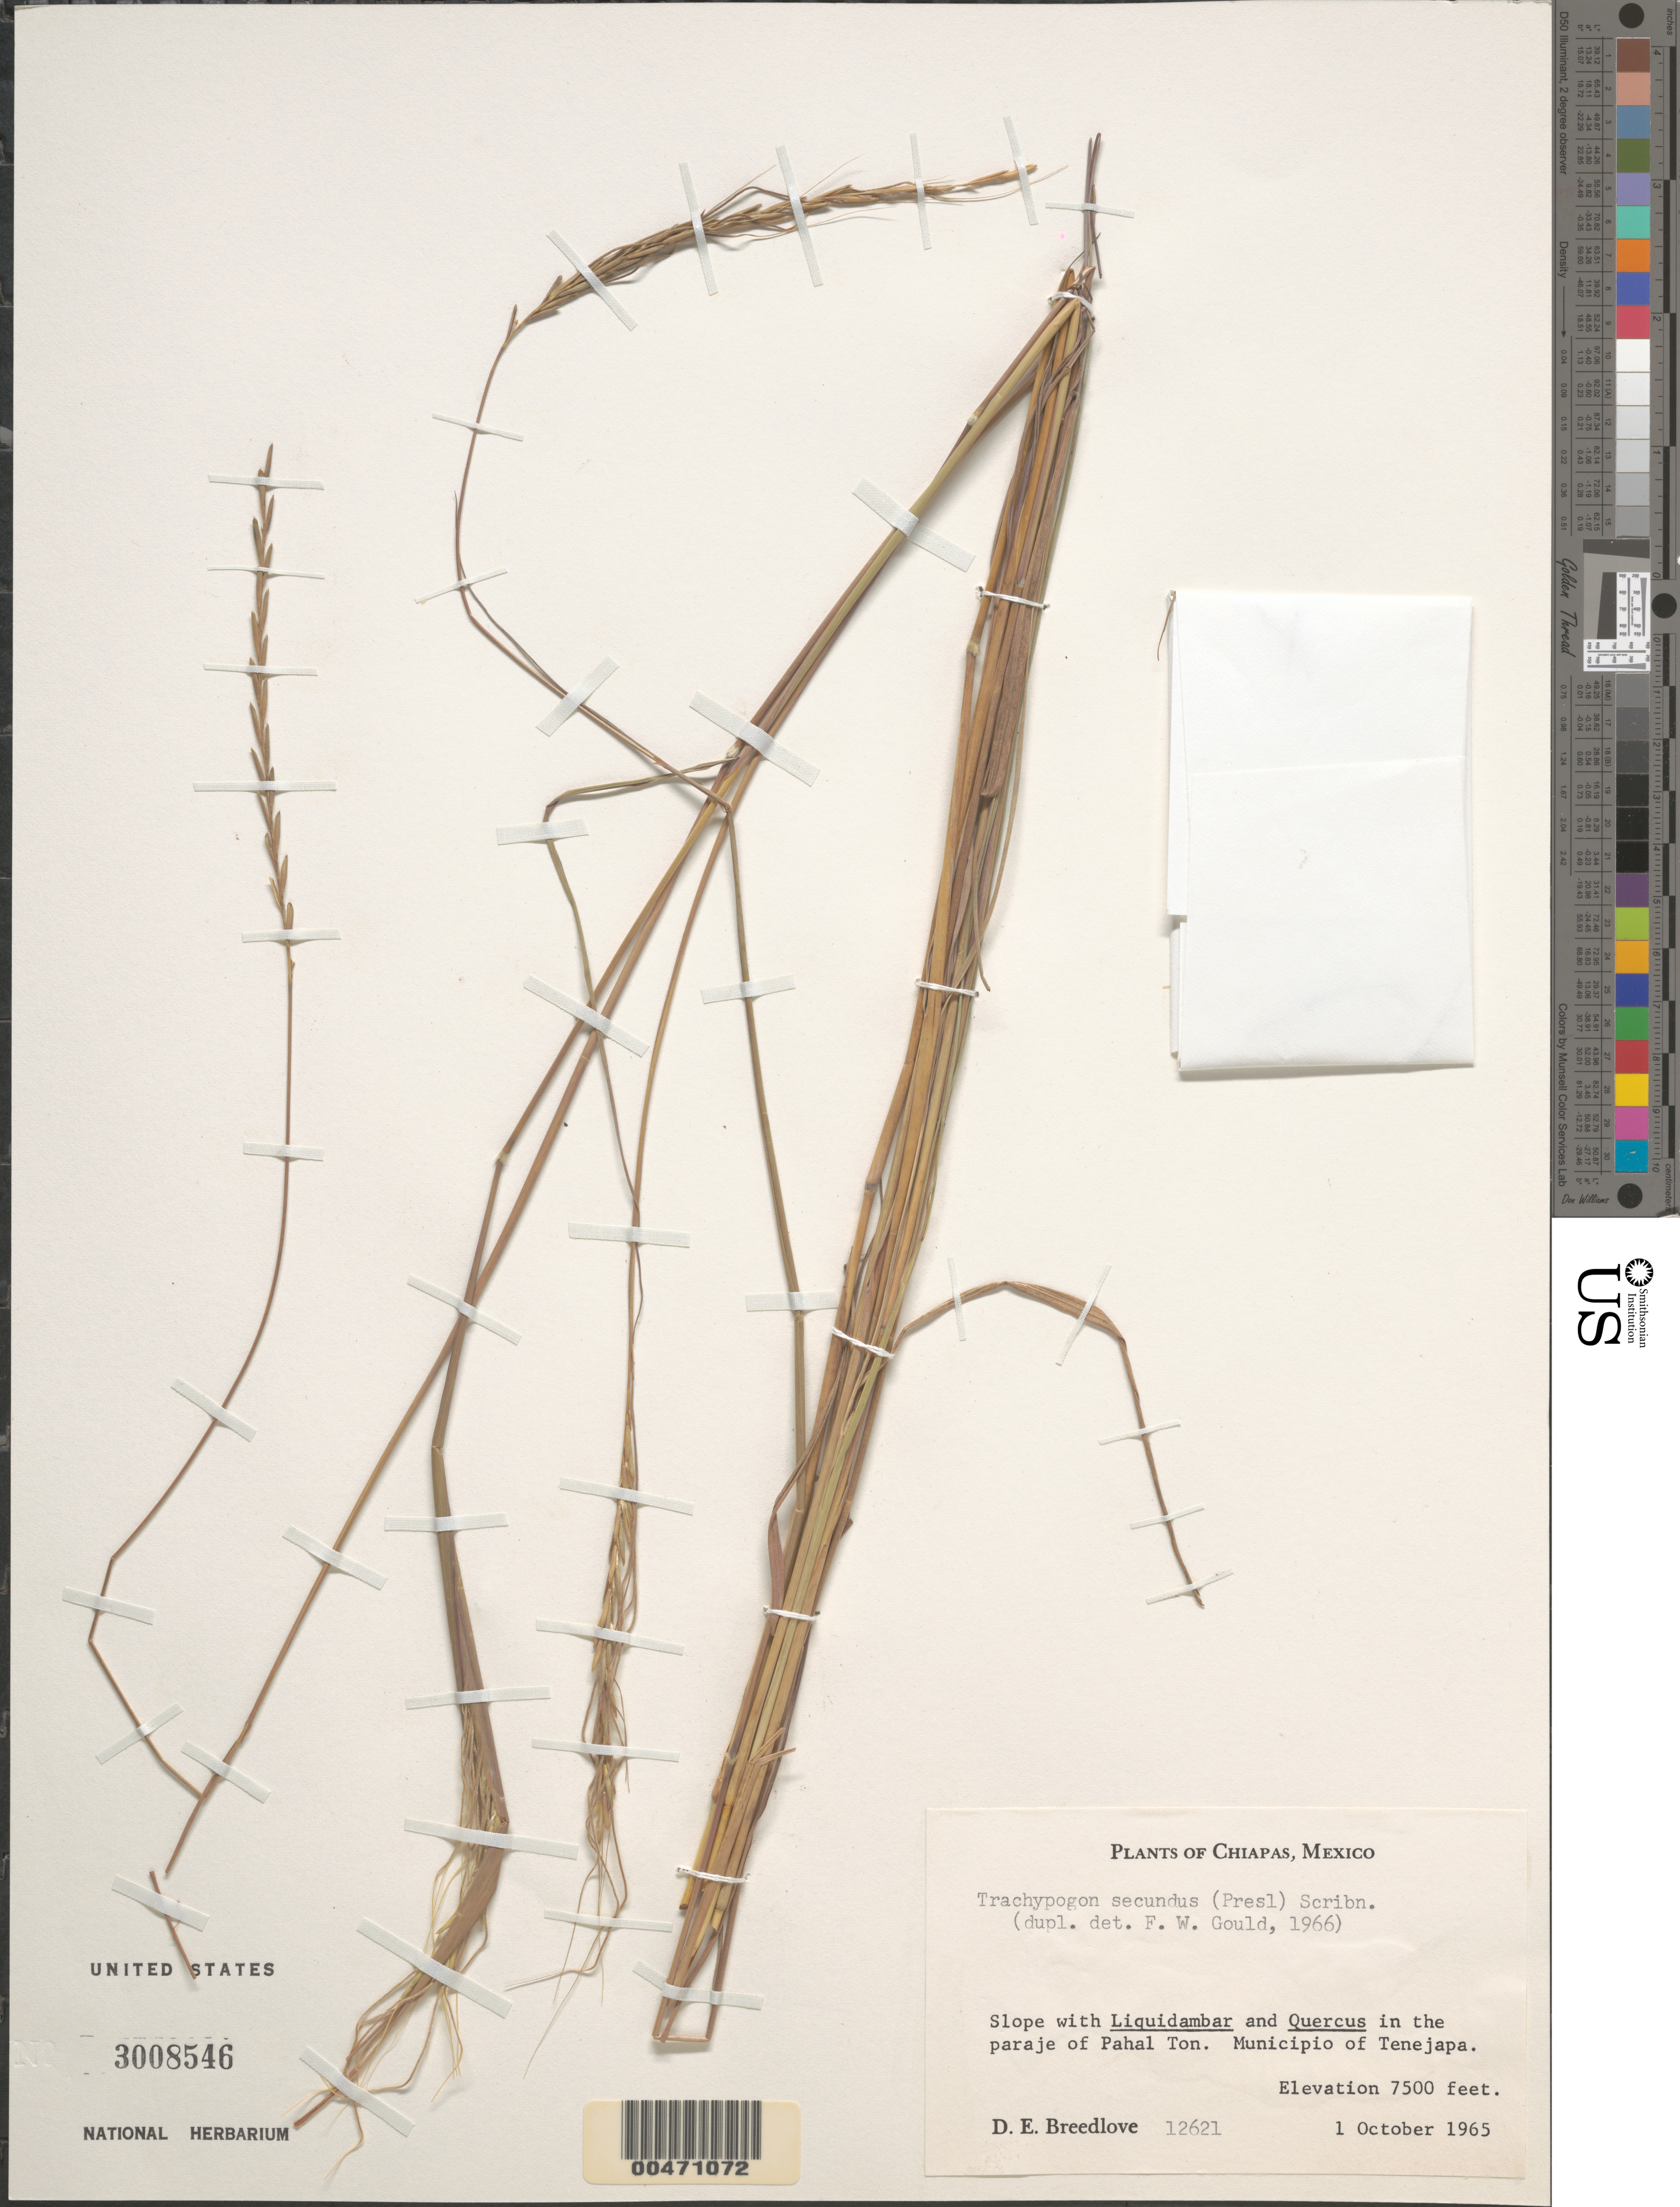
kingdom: Plantae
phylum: Tracheophyta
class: Liliopsida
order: Poales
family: Poaceae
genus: Trachypogon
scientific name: Trachypogon secundus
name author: (J. Presl) Scribn.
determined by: Gould, F. W.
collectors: D. E. Breedlove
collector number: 12621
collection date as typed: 1 Oct 1965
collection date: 1965-10-01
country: Mexico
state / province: Chiapas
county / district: Tenejapa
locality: In the paraje of Pahal Ton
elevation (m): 2286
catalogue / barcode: US 3008546